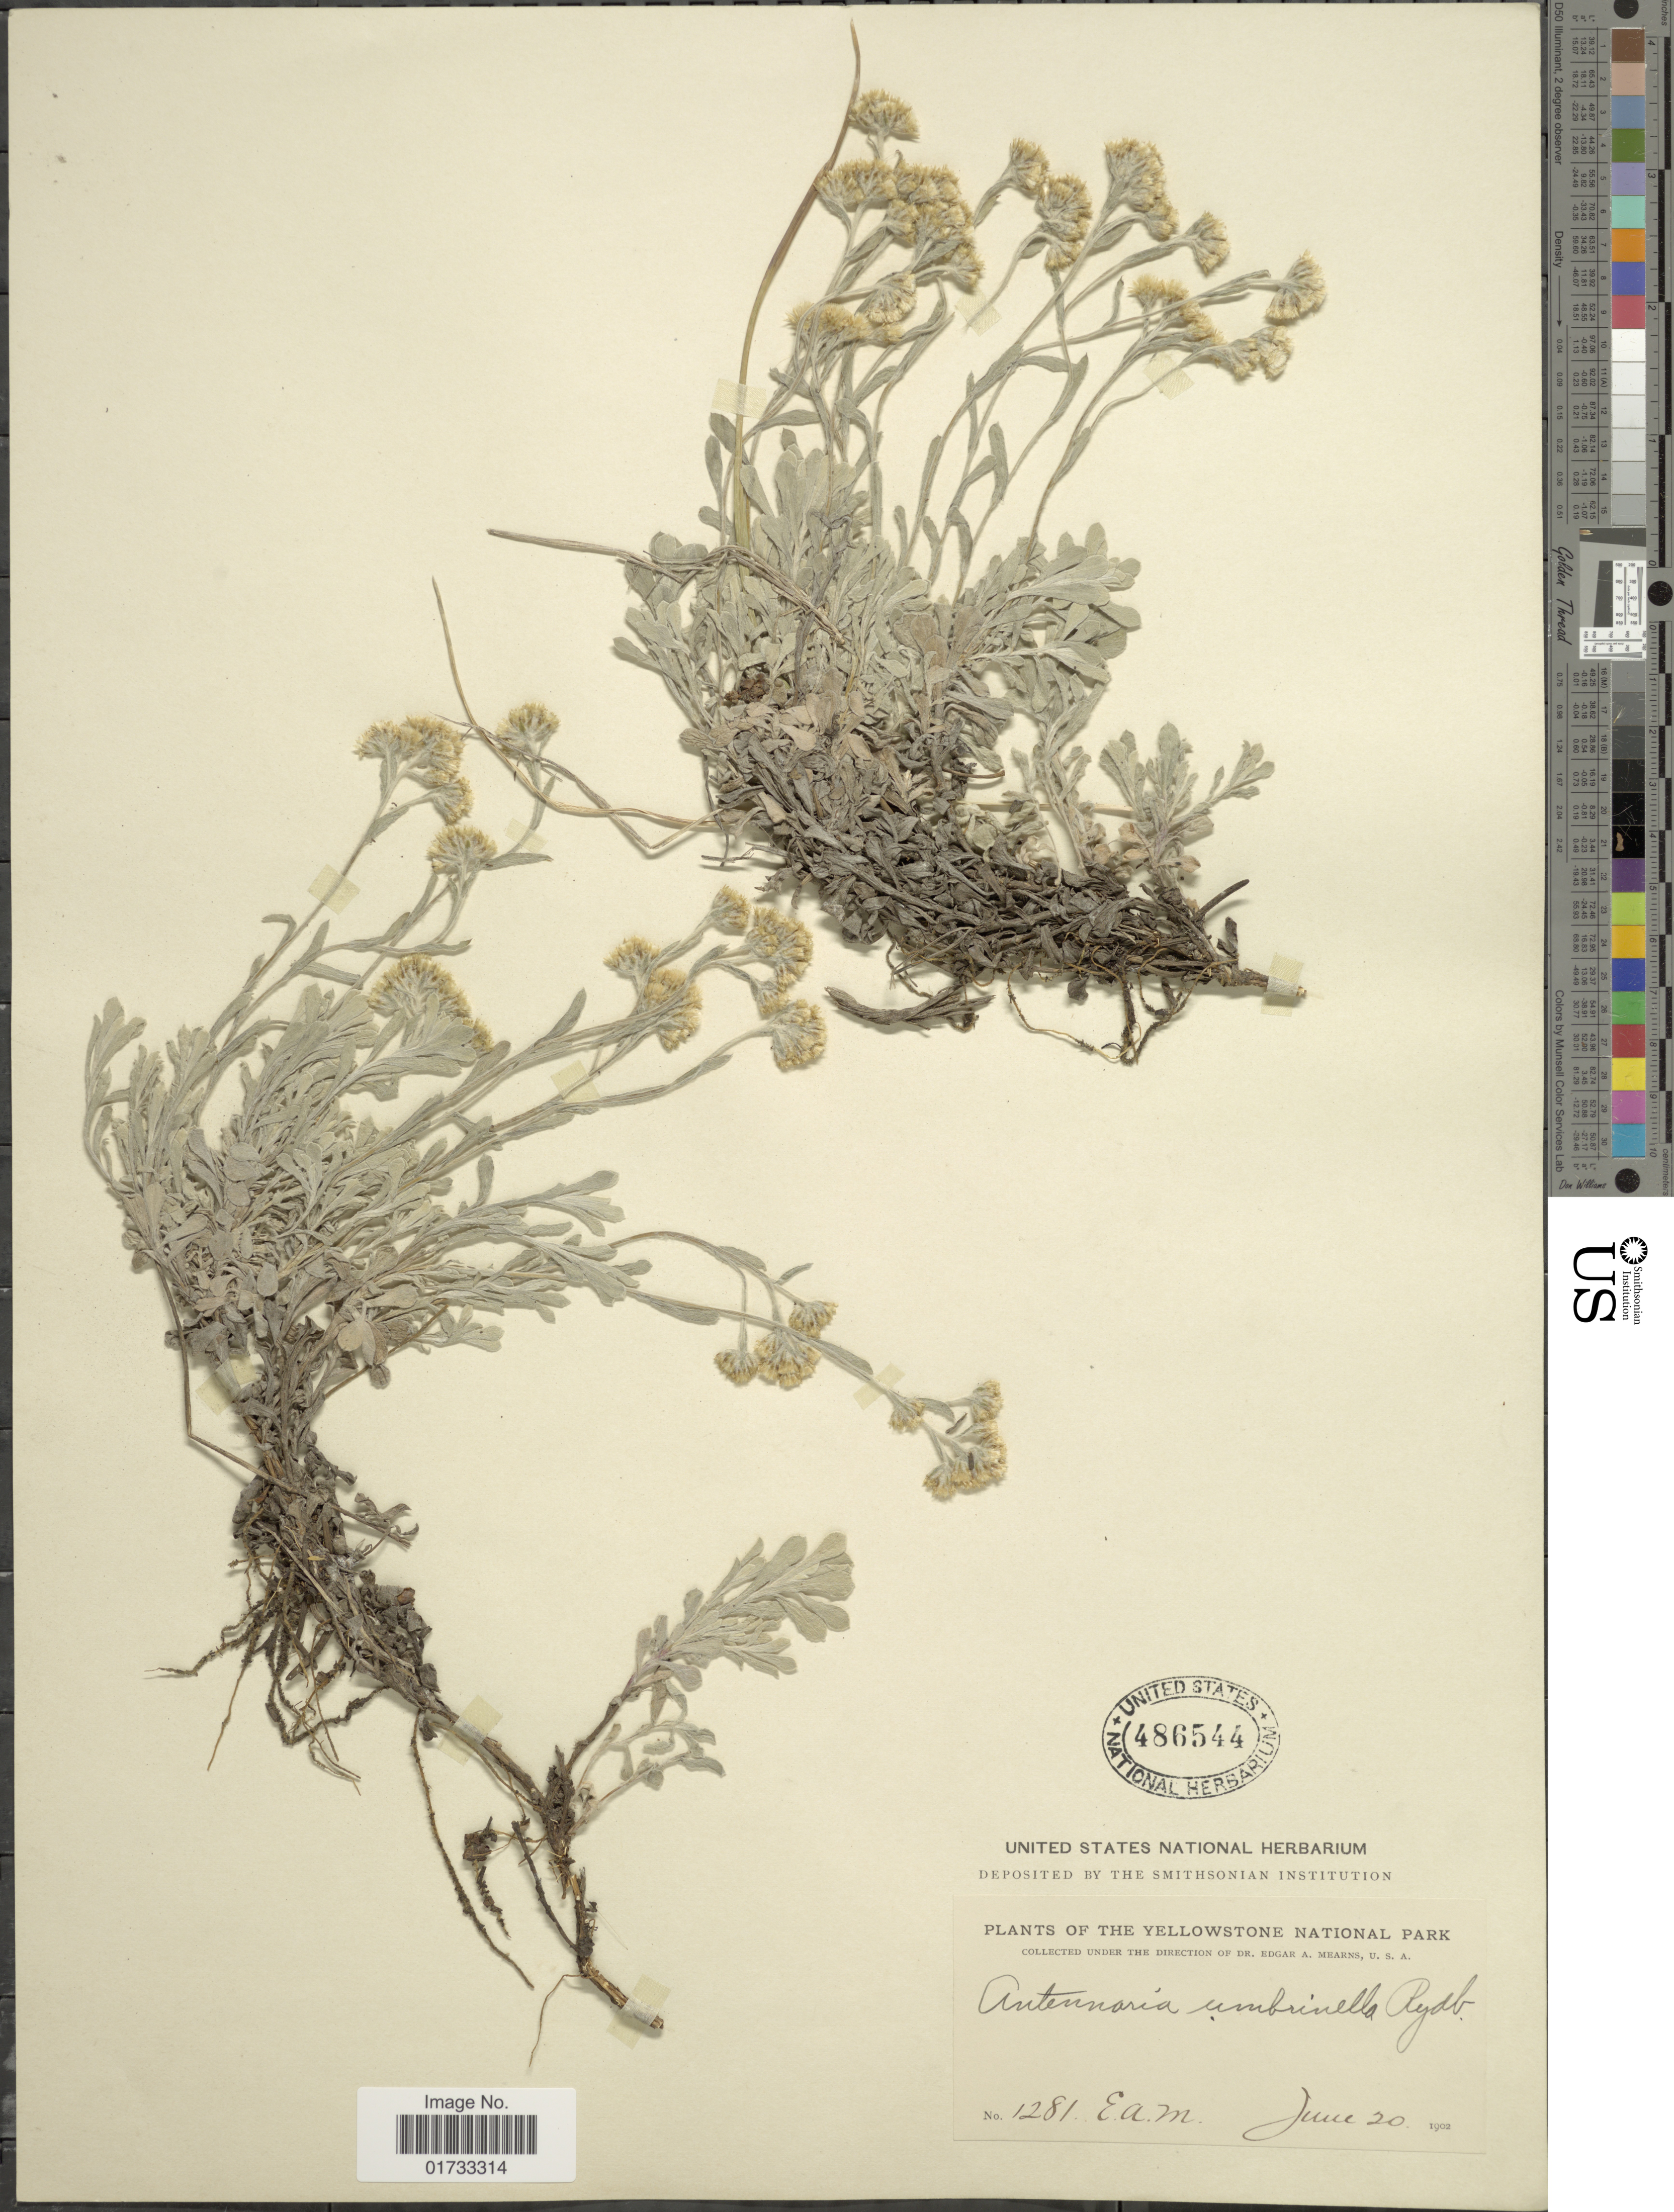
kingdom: Plantae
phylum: Tracheophyta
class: Magnoliopsida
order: Asterales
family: Asteraceae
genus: Antennaria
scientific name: Antennaria umbrinella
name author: Rydb.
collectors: E. A. Mearns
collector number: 1281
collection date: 1902-06-20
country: United States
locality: Yellowstone National Park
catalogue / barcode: US 486544